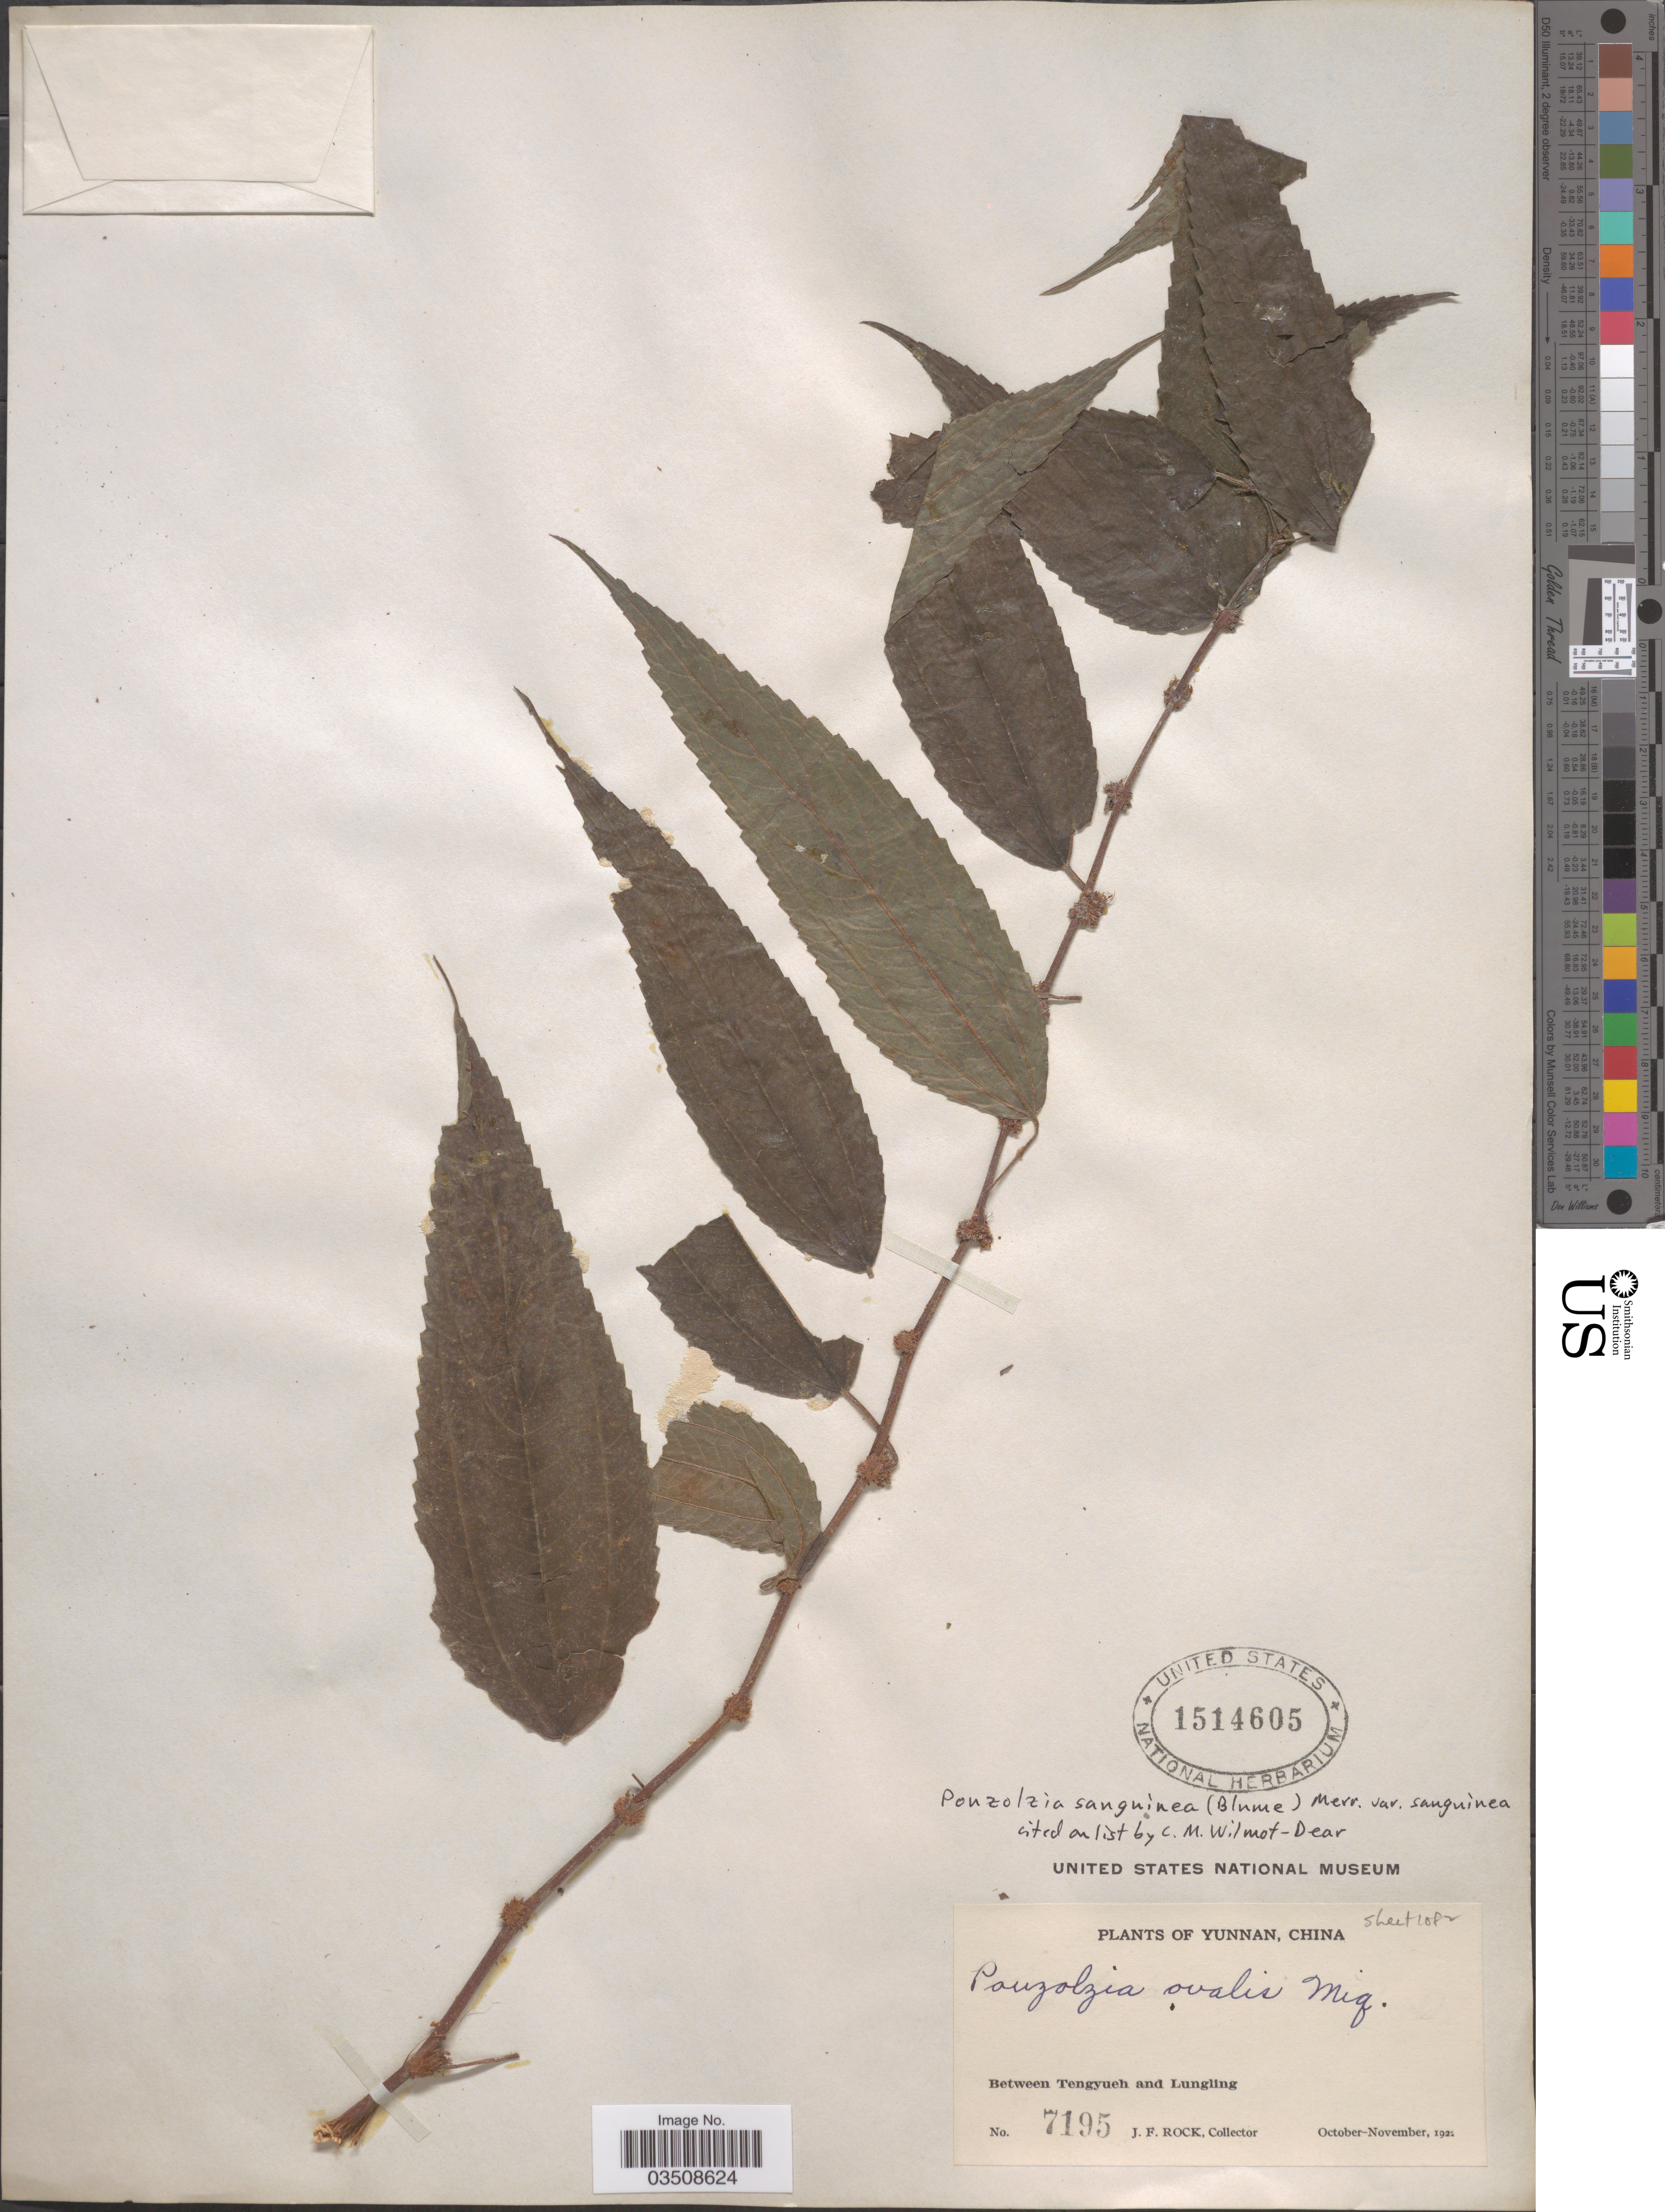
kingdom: Plantae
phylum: Tracheophyta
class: Magnoliopsida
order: Rosales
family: Urticaceae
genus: Pouzolzia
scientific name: Pouzolzia sanguinea var. sanguinea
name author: (Blume) Merr.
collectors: J. Rock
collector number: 7195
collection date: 1922-10/1922-11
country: China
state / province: Yunnan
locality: Between Tengyueh and Lungling.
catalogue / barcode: US 1514605